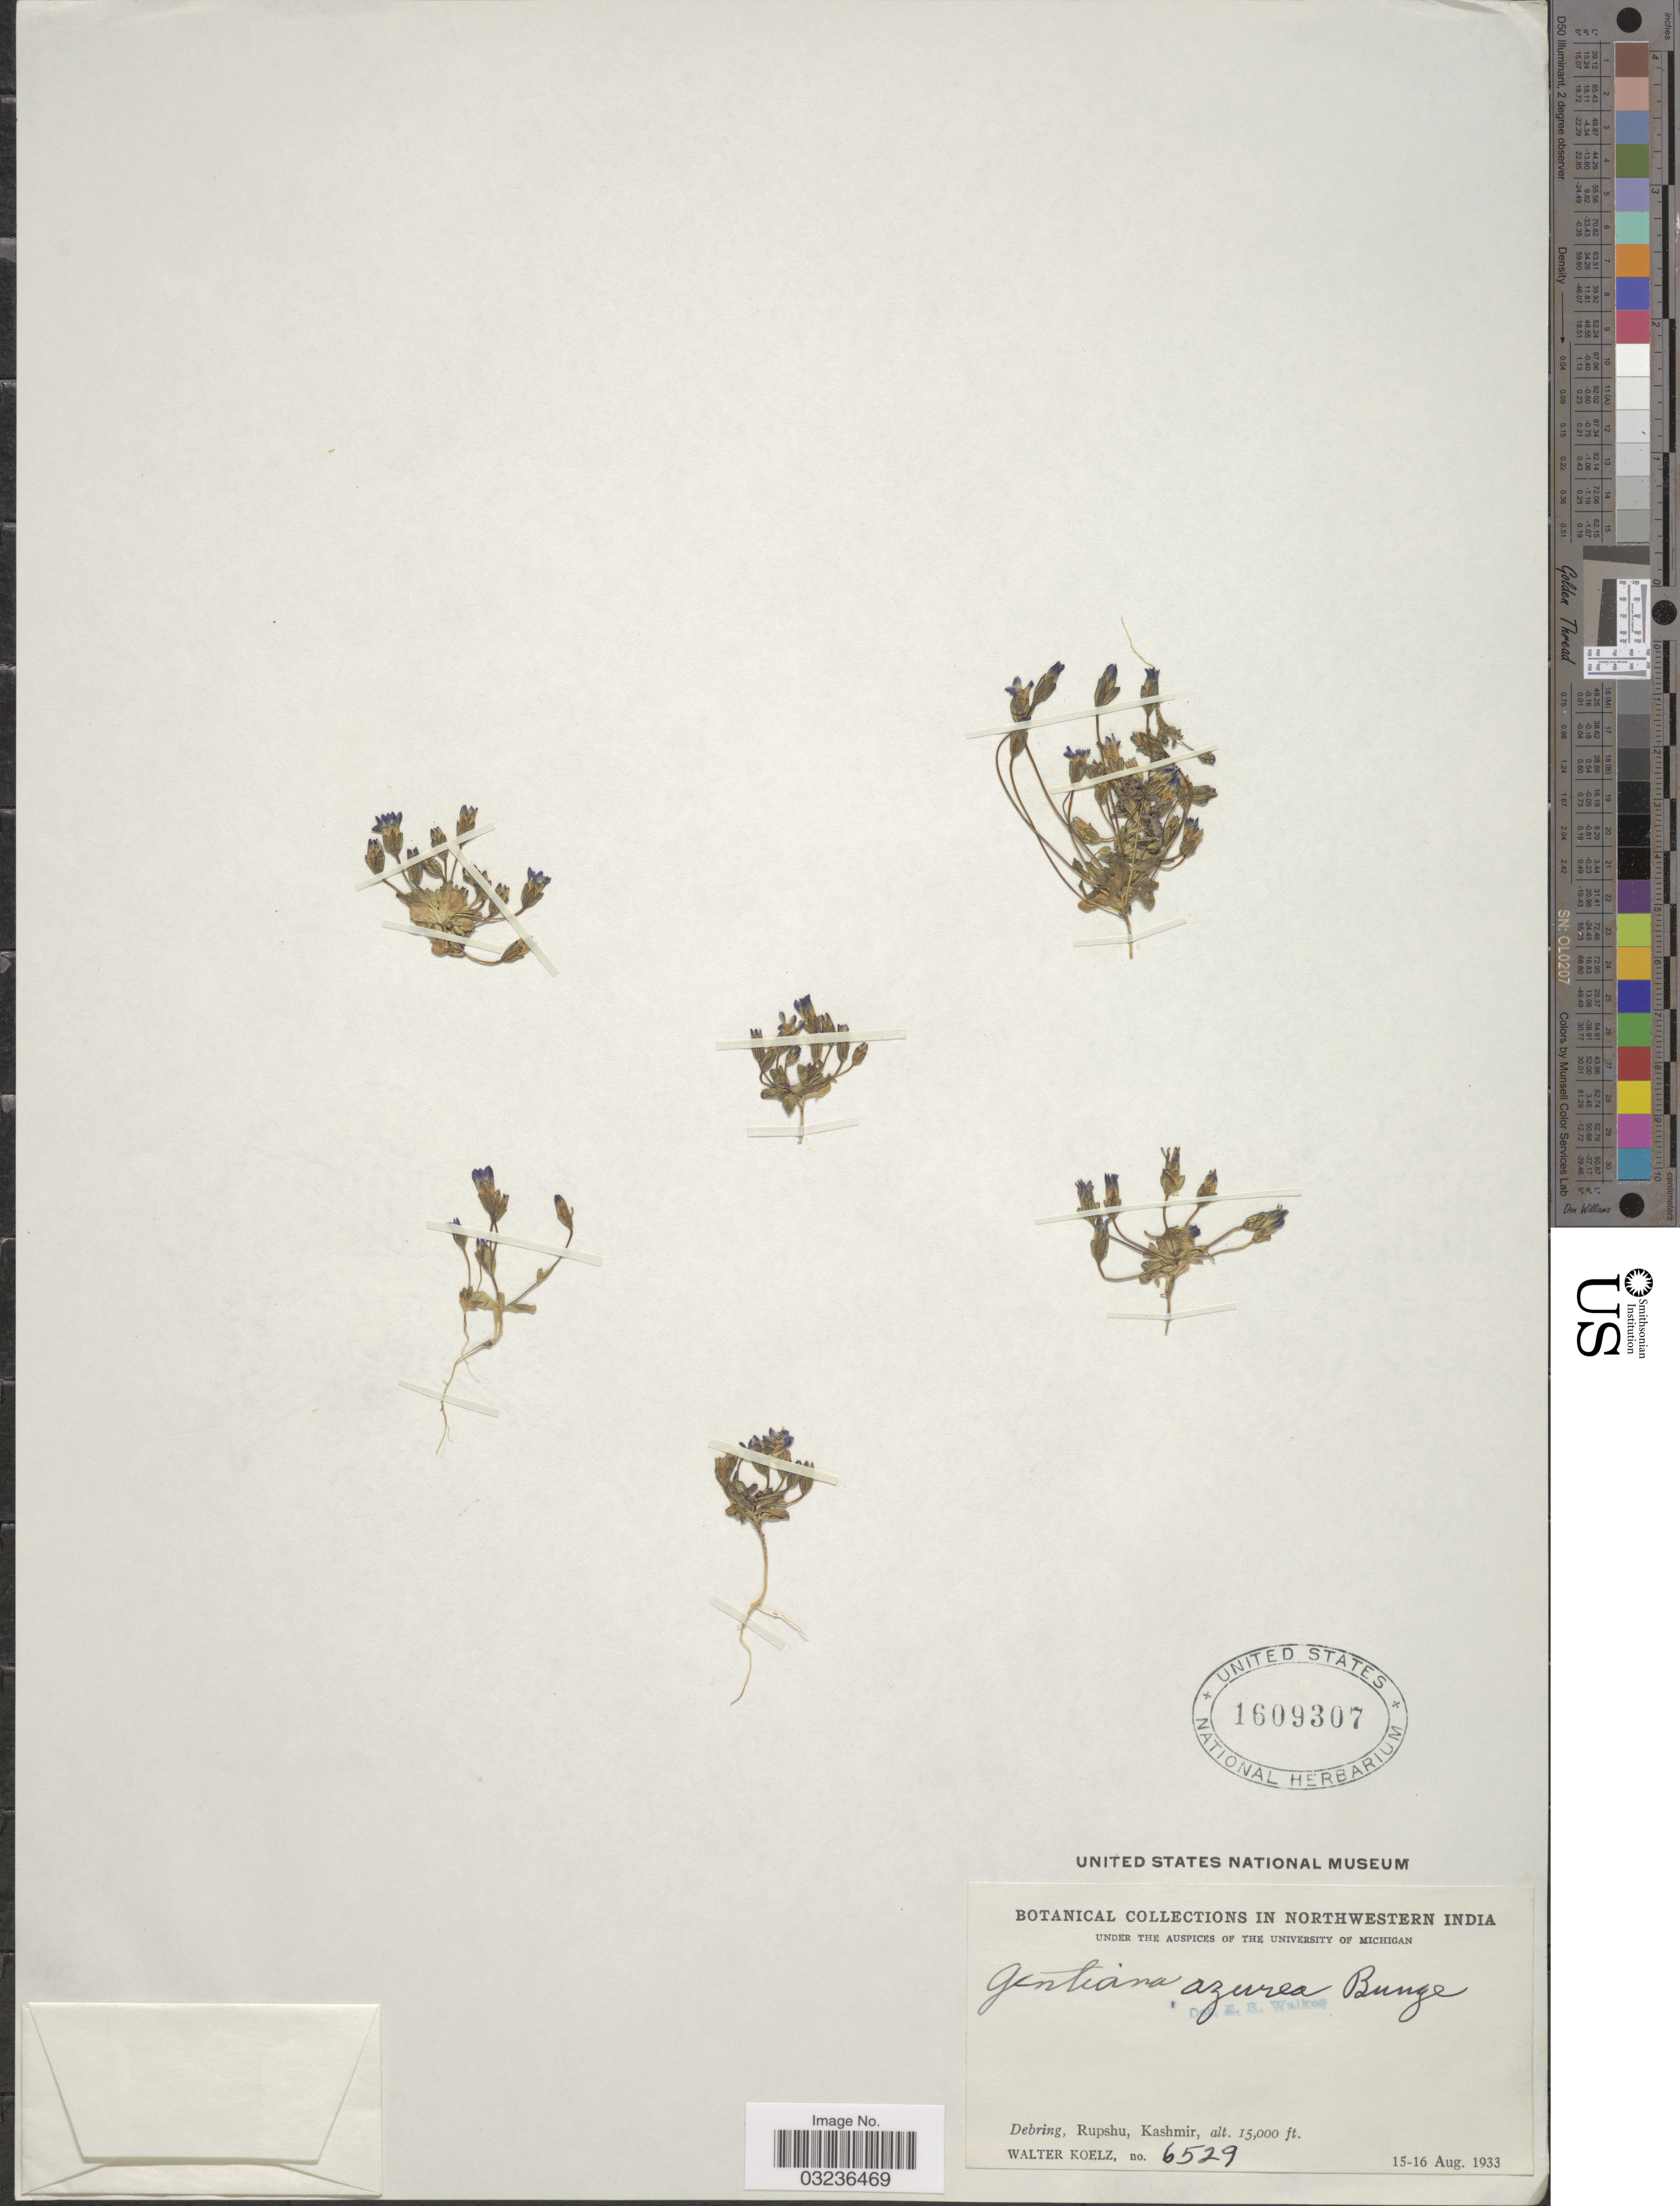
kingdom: Plantae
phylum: Tracheophyta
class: Magnoliopsida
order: Gentianales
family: Gentianaceae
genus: Gentiana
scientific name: Gentiana azurea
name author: Bunge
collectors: W. N. Koelz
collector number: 6529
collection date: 1933-08-15/1933-08-16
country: India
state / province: Jammu and Kashmir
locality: Northwestern India. Debring, Rupshu, Kashmir.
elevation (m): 4572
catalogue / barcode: US 1609307